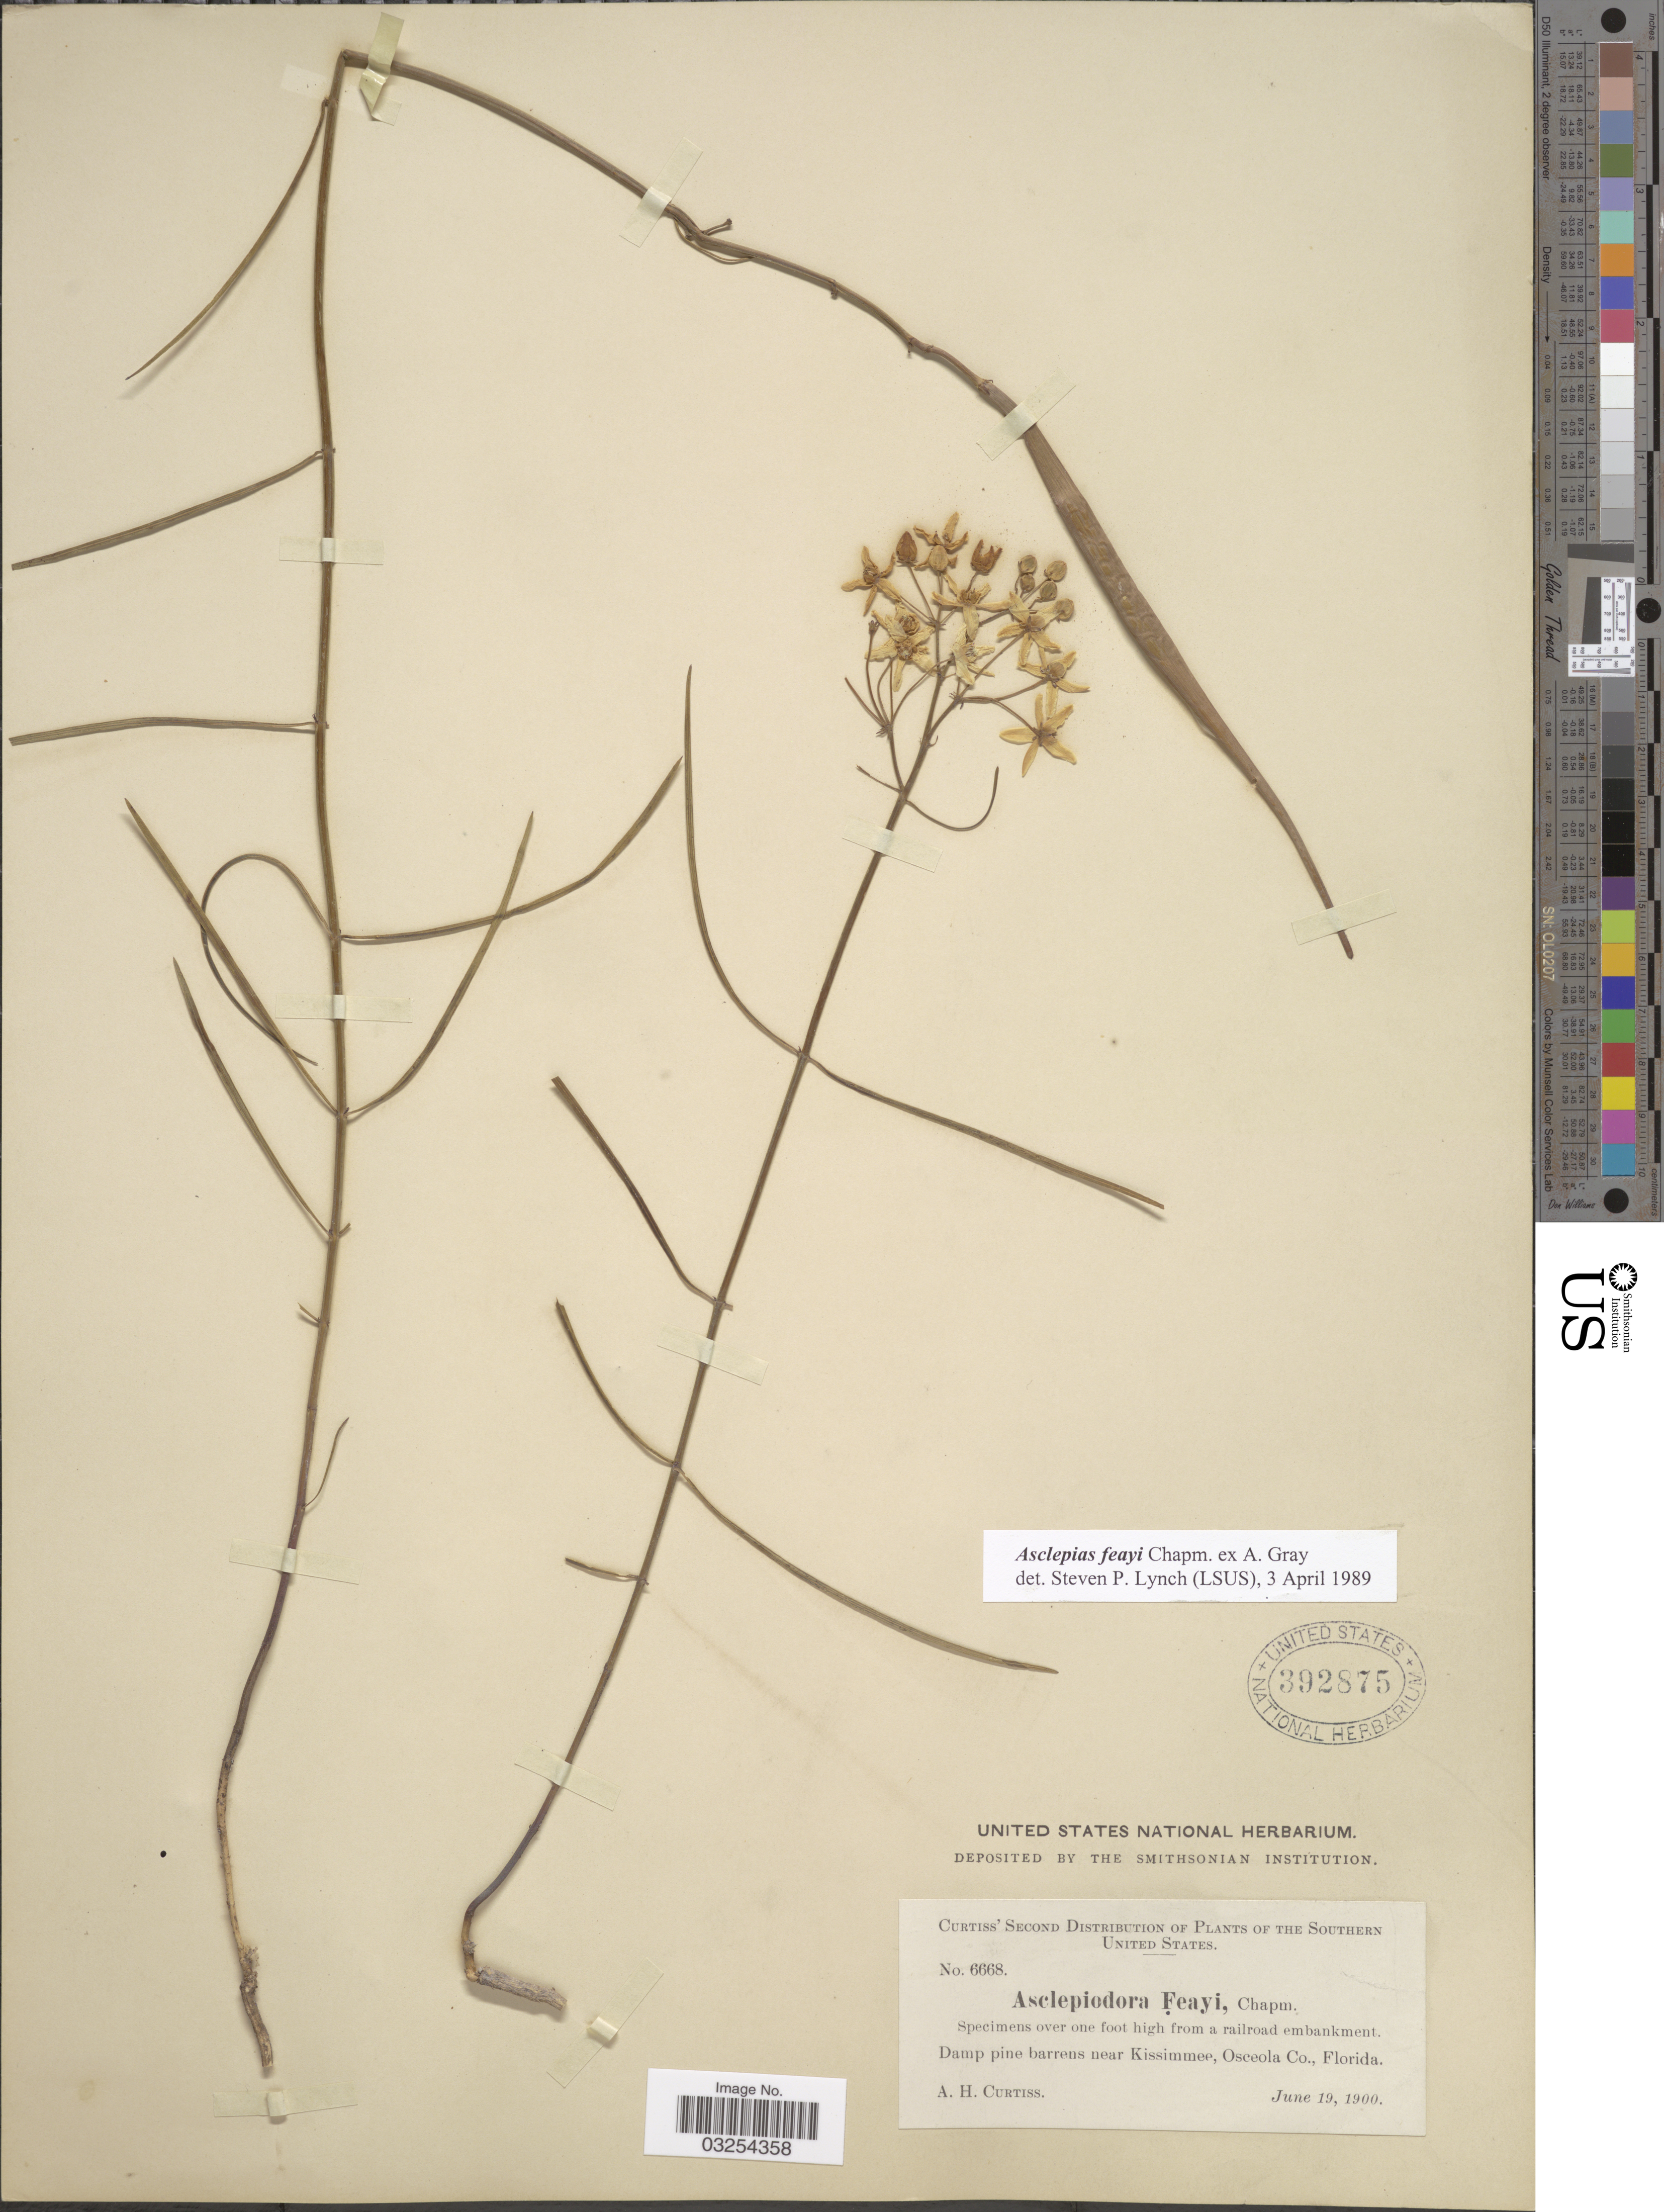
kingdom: Plantae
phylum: Tracheophyta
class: Magnoliopsida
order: Gentianales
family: Apocynaceae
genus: Asclepias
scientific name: Asclepias feayi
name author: Chapm. ex A. Gray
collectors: A. H. Curtiss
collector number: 6668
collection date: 1900-06-19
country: United States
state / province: Florida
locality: Southern United States. Damp pine barrens near Kissimmee, Osceola Co.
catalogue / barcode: US 392875